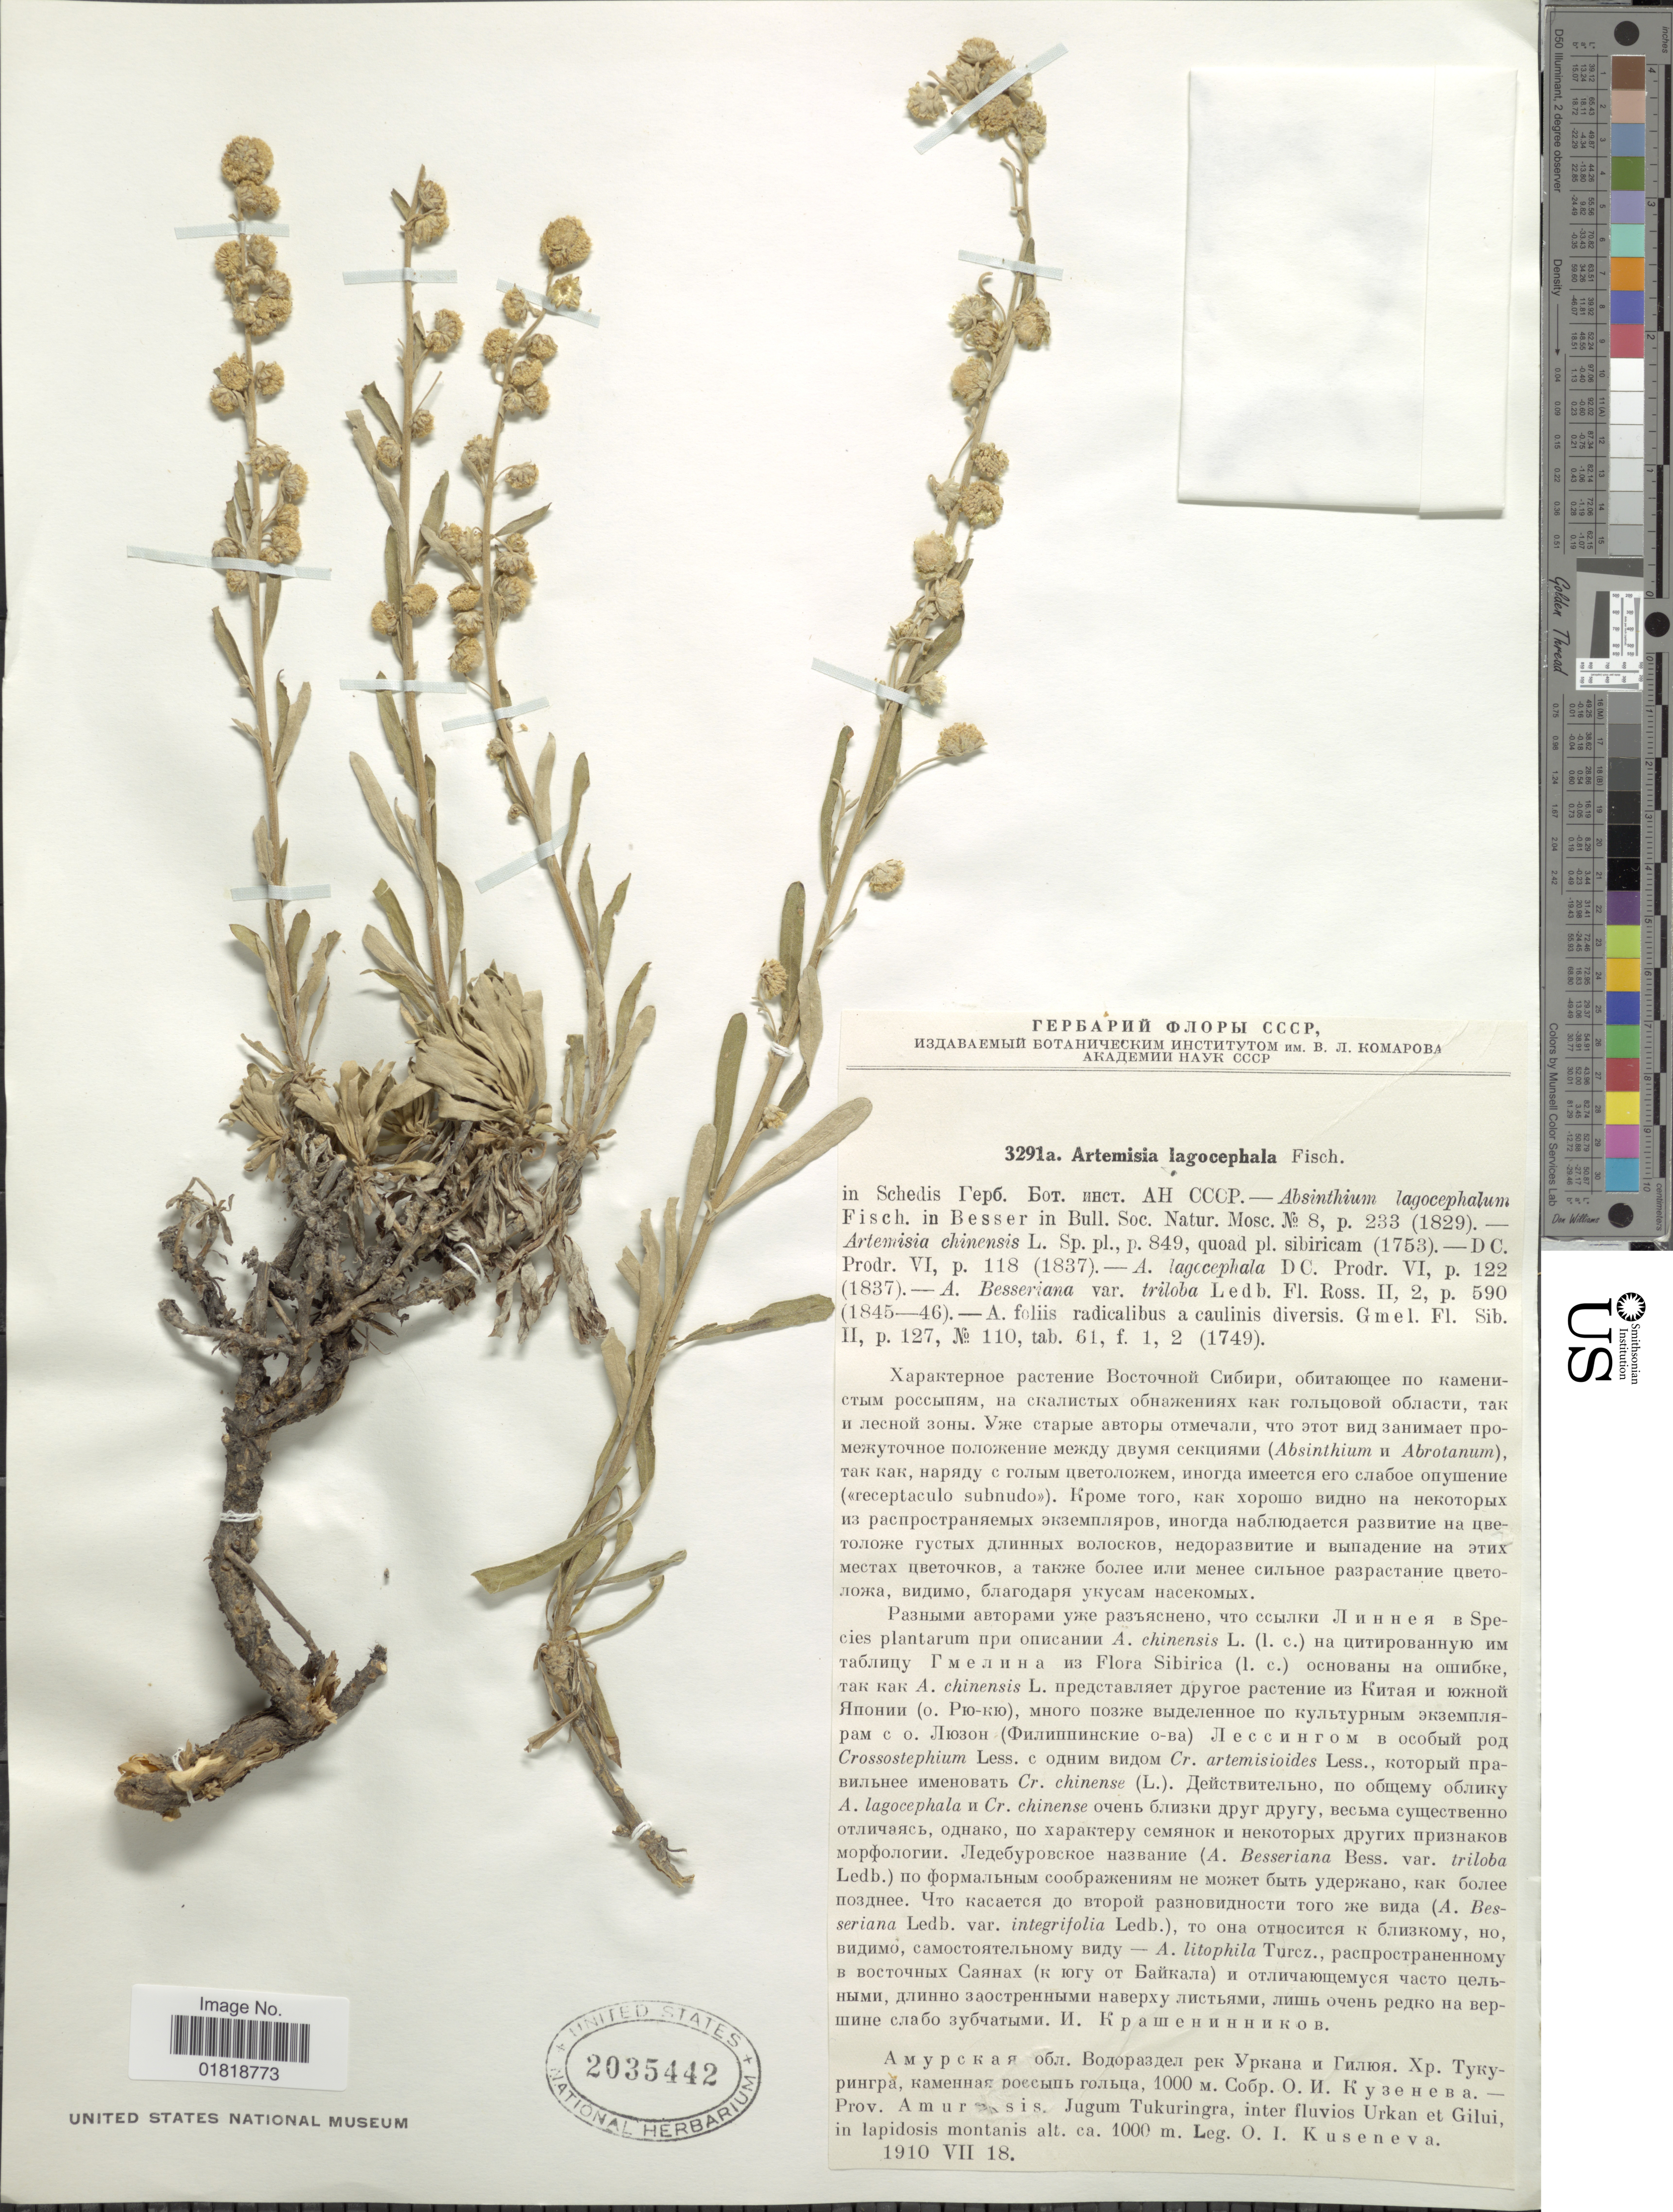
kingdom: Plantae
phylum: Tracheophyta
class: Magnoliopsida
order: Asterales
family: Asteraceae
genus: Artemisia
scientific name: Artemisia lagocephala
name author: (Fisch. ex Besser) DC.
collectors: O. Kuseneva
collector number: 3291a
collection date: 1910-07-18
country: Russian Federation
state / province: Amur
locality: Jugum Tukuringa, inter fluvios Urkan et Gilui, in lapidosis montanis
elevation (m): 1000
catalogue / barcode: US 2035442